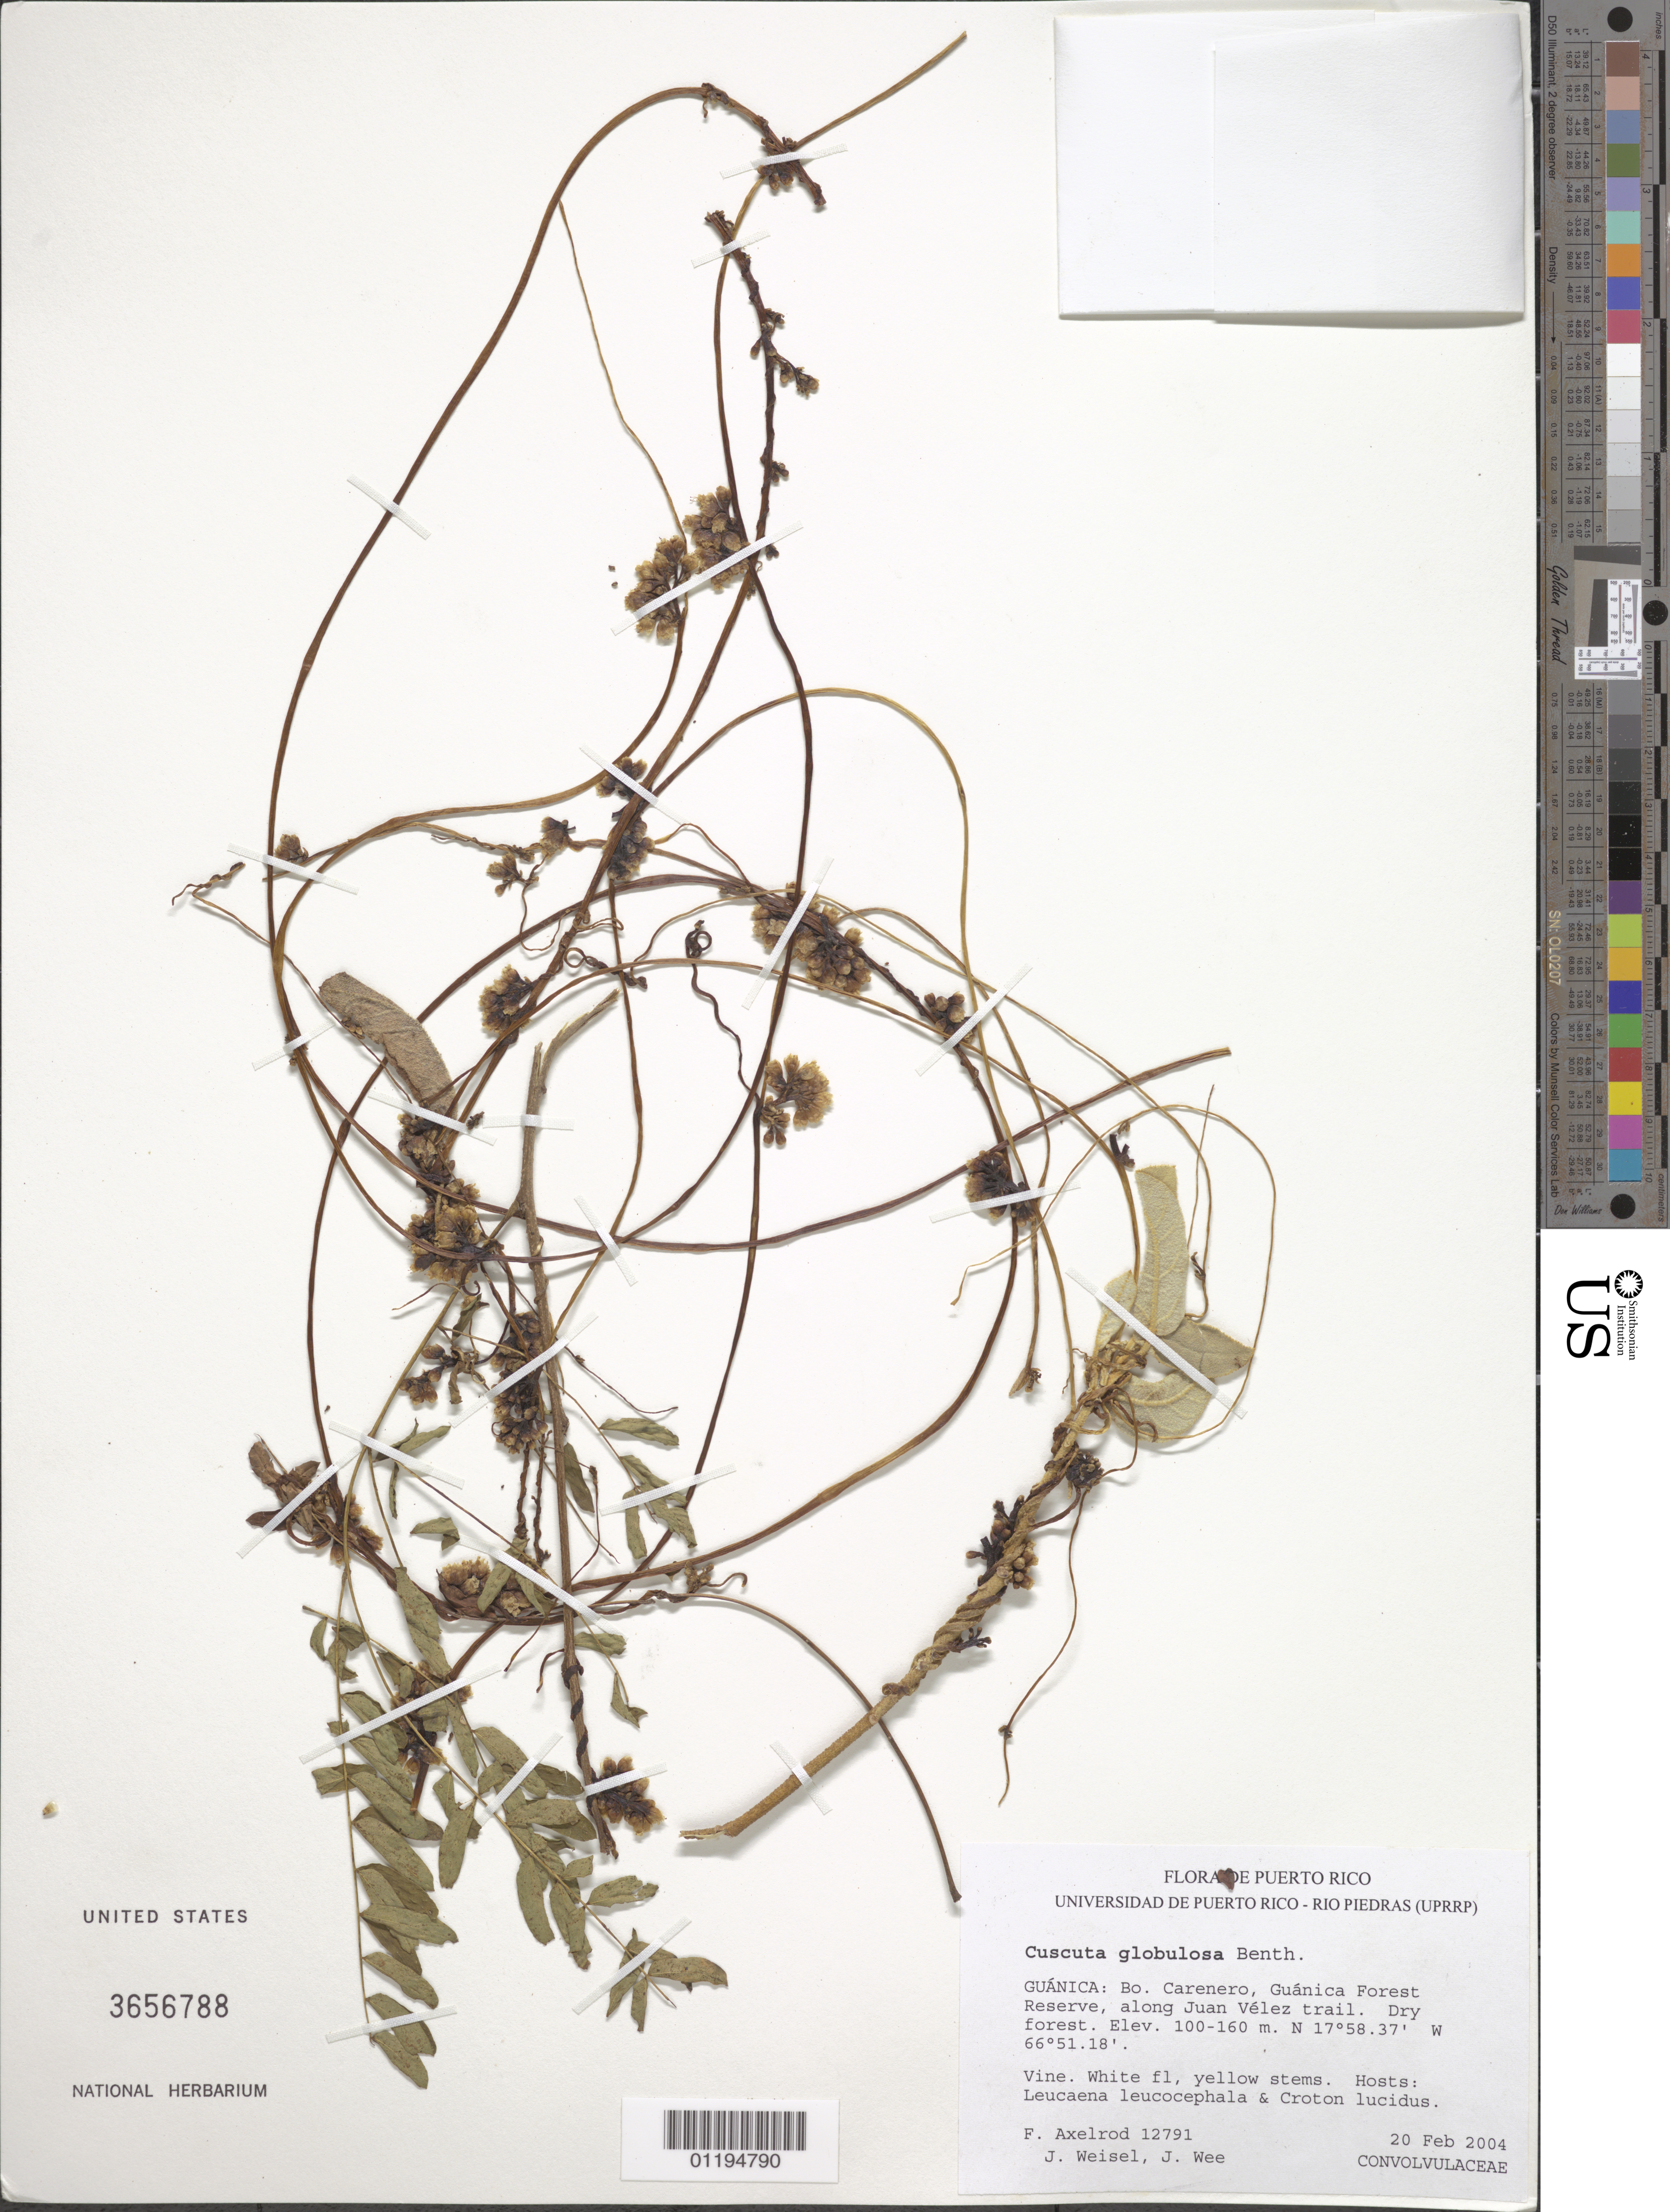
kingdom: Plantae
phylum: Tracheophyta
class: Magnoliopsida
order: Solanales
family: Convolvulaceae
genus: Cuscuta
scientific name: Cuscuta globulosa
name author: Benth.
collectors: F. S. Axelrod, J. Weisel & J. Wee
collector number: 12791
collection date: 2004-02-20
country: Puerto Rico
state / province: Guanica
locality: Guanica Forest reserve along Juan velez trail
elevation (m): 100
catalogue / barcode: US 3656788